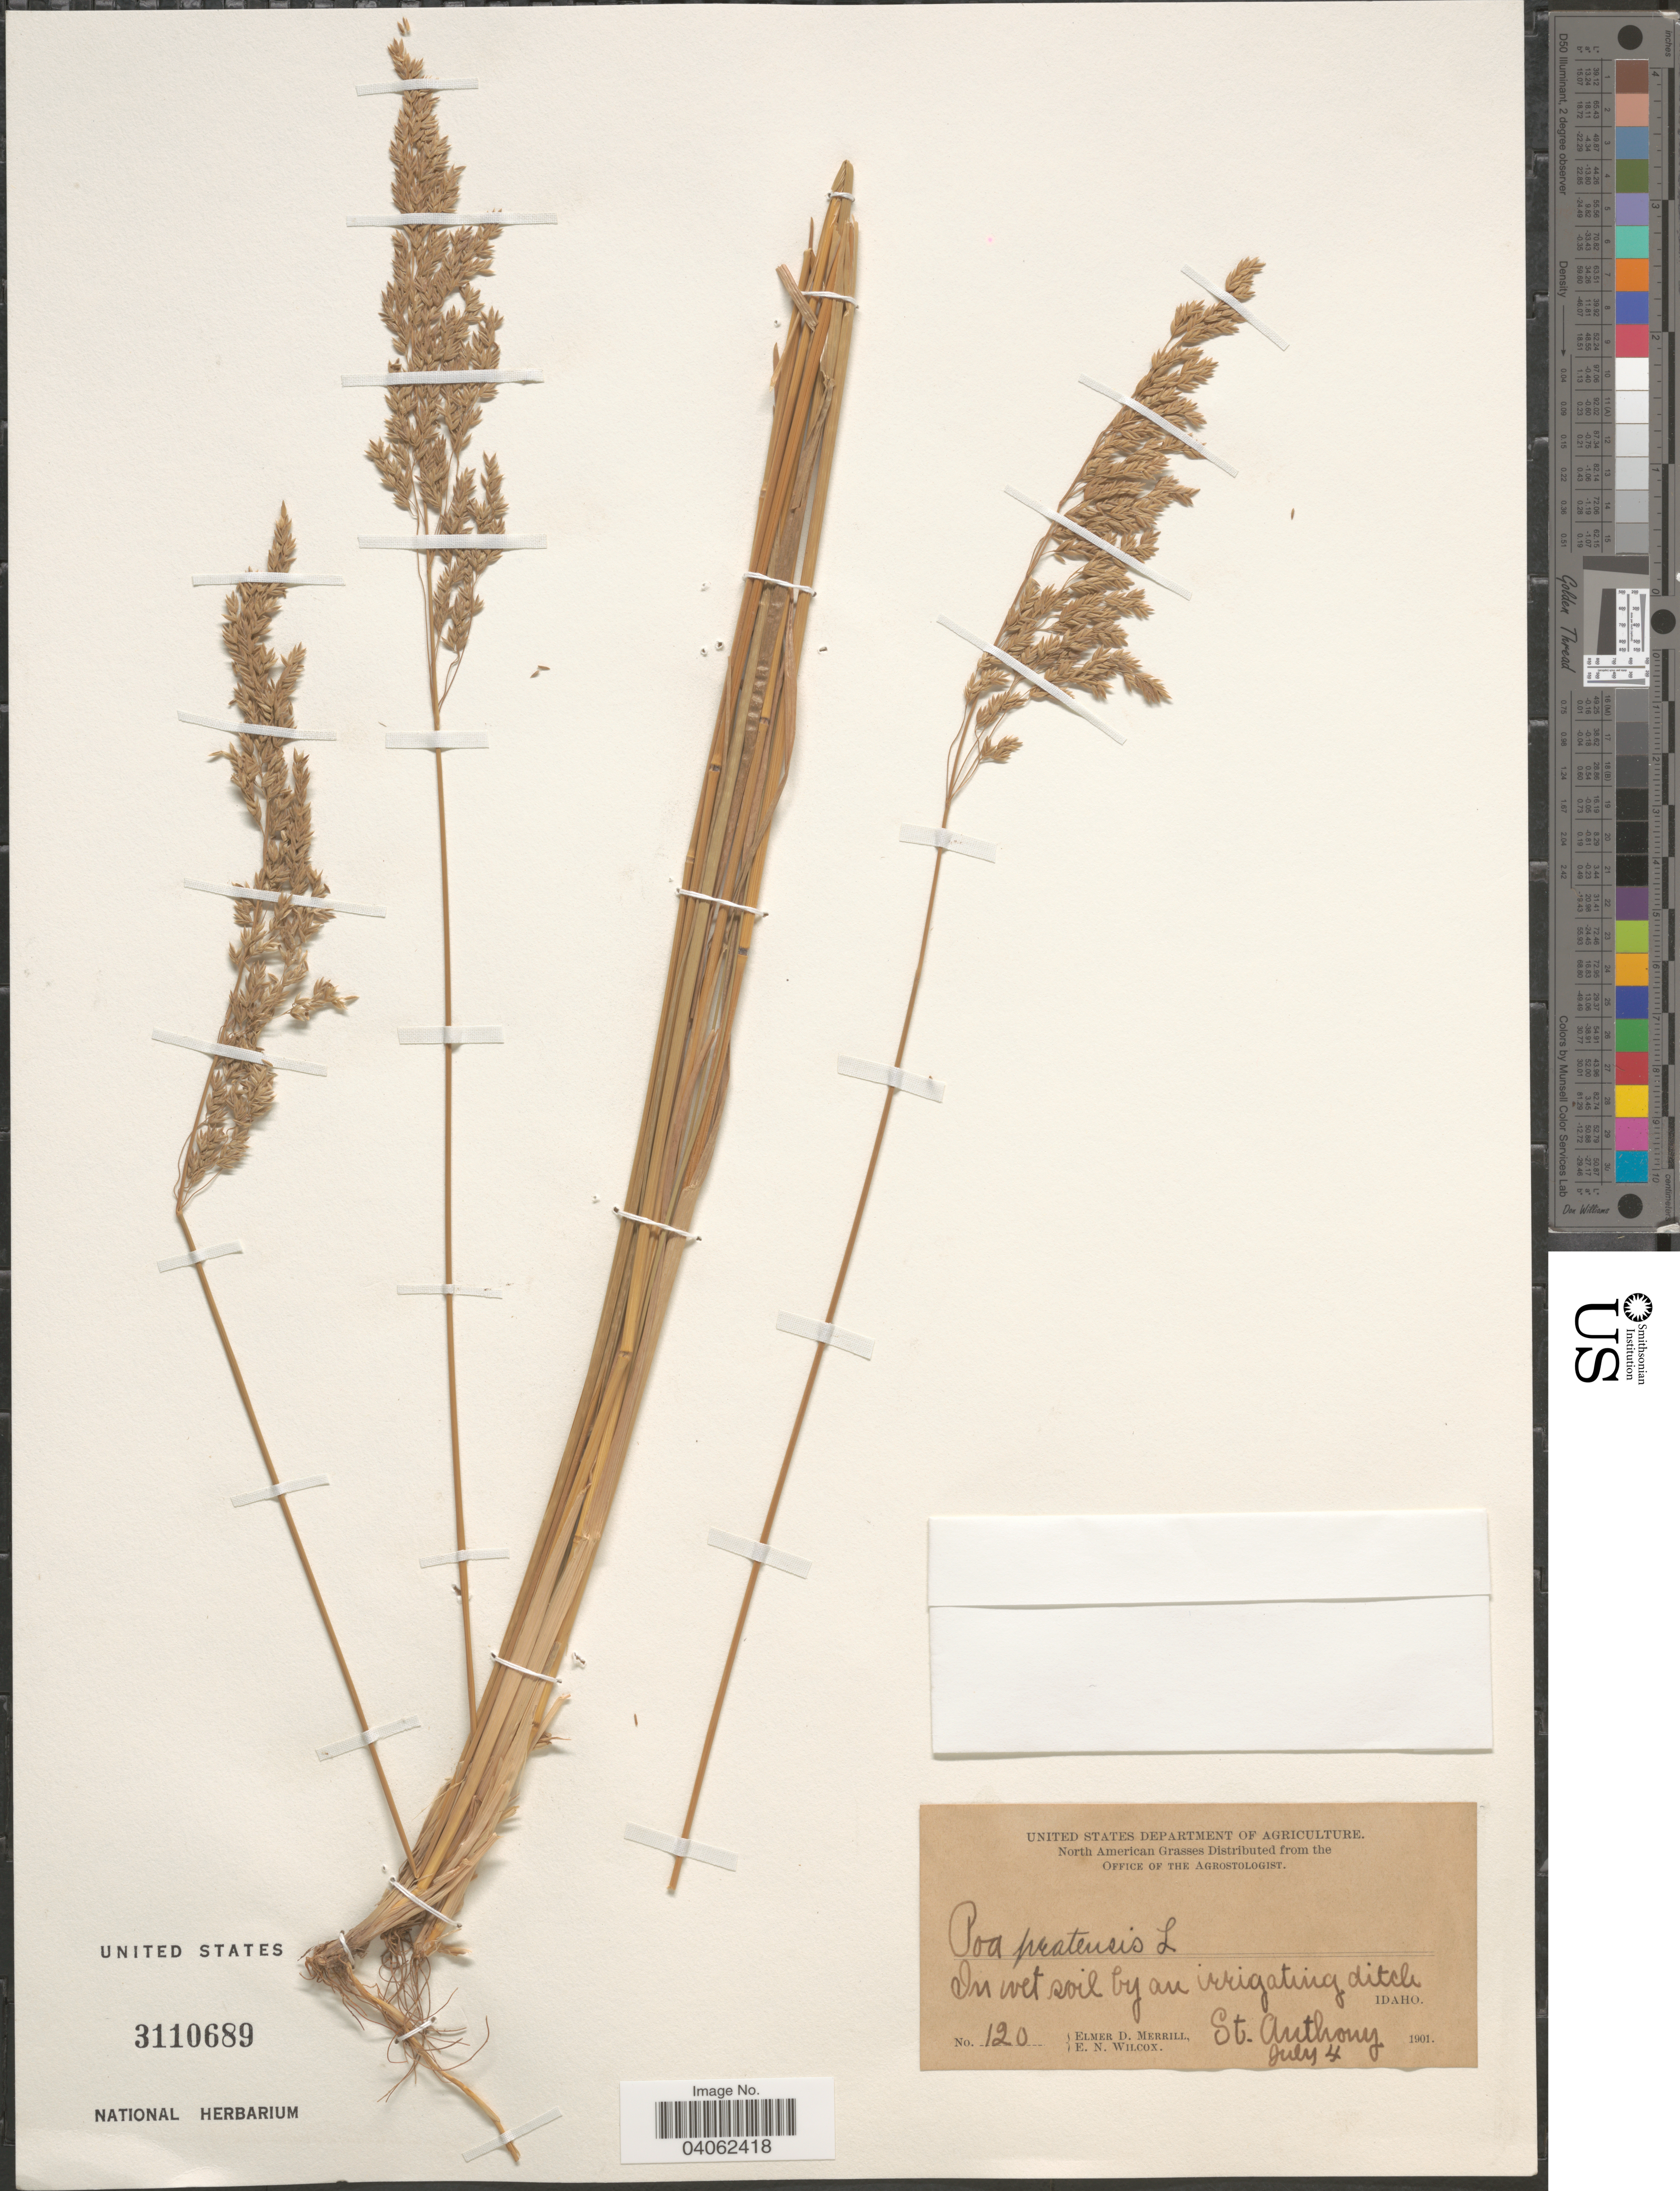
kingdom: Plantae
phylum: Tracheophyta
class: Liliopsida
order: Poales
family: Poaceae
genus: Poa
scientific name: Poa pratensis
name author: L.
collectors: E. D. Merrill & E. Wilcox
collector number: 120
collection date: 1901-07-04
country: United States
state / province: Idaho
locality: St. Anthony.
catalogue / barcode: US 3110689